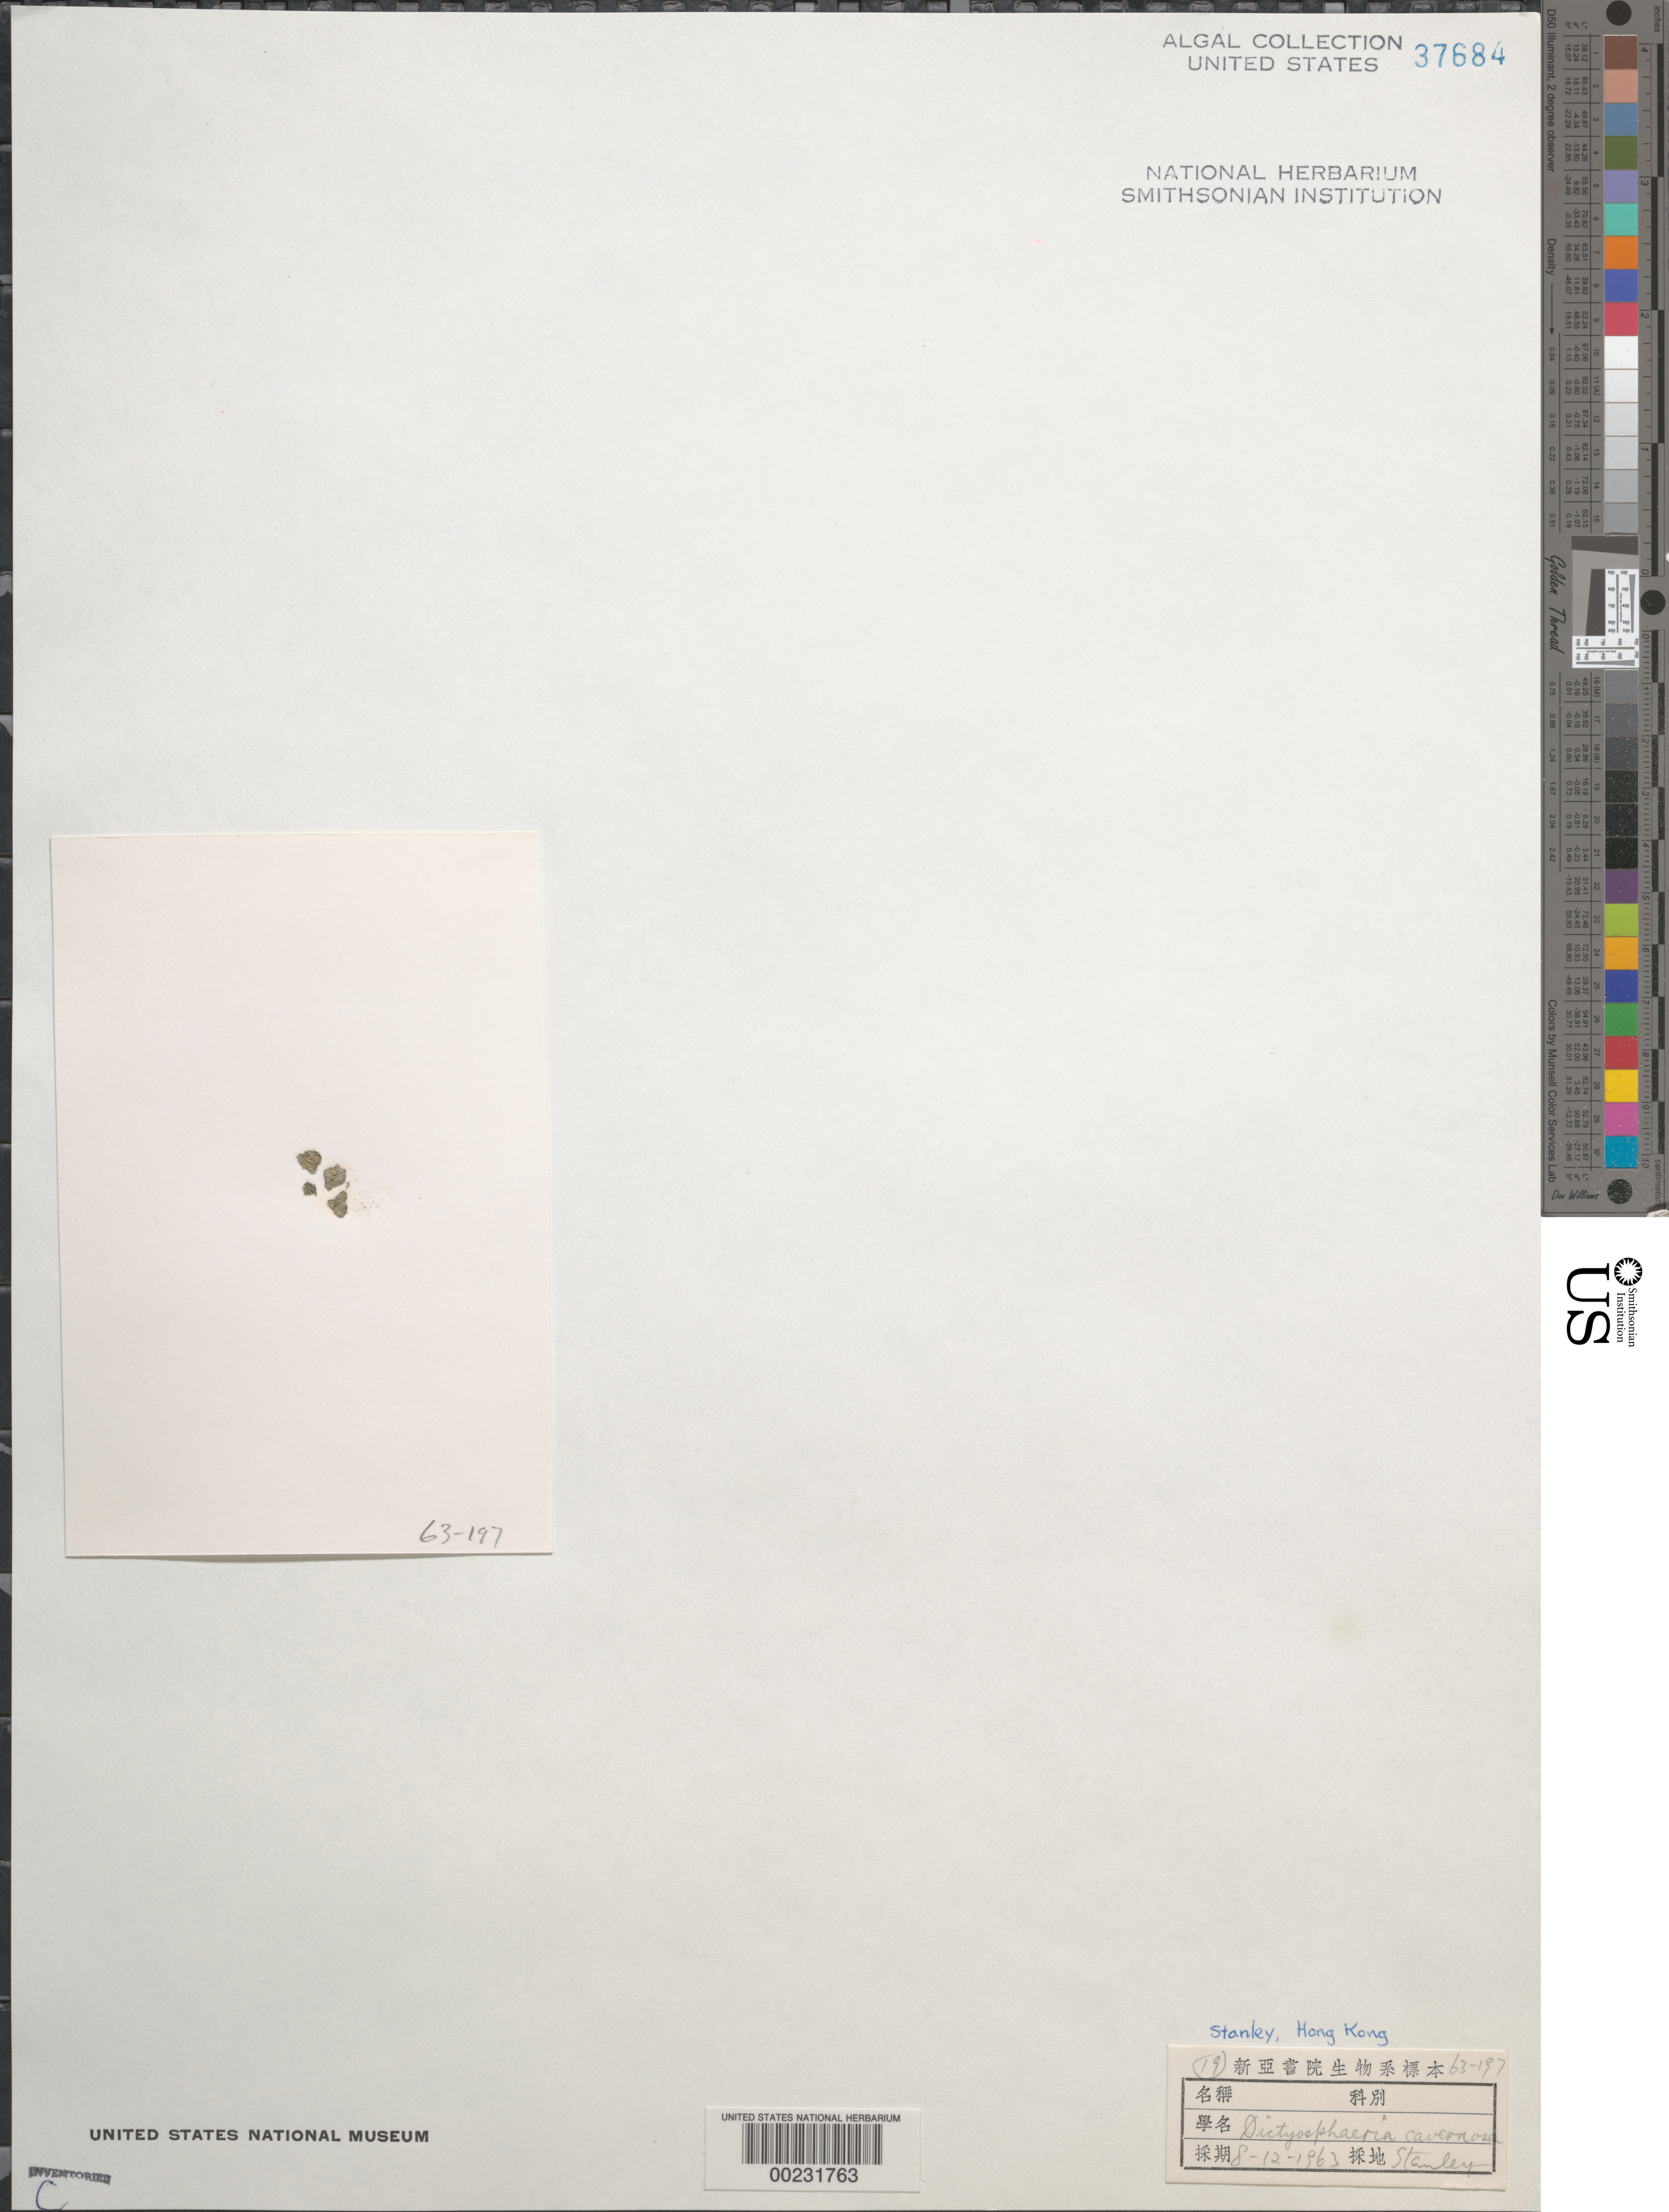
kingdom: Plantae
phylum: Chlorophyta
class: Ulvophyceae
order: Siphonocladales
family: Siphonocladaceae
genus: Dictyosphaeria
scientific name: Dictyosphaeria cavernosa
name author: (Forssk.) Børgesen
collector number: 63-197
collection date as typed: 08 Dec 1963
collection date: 1963-12-08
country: China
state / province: Hong Kong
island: Hong Kong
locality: Stanley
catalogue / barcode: US 37684